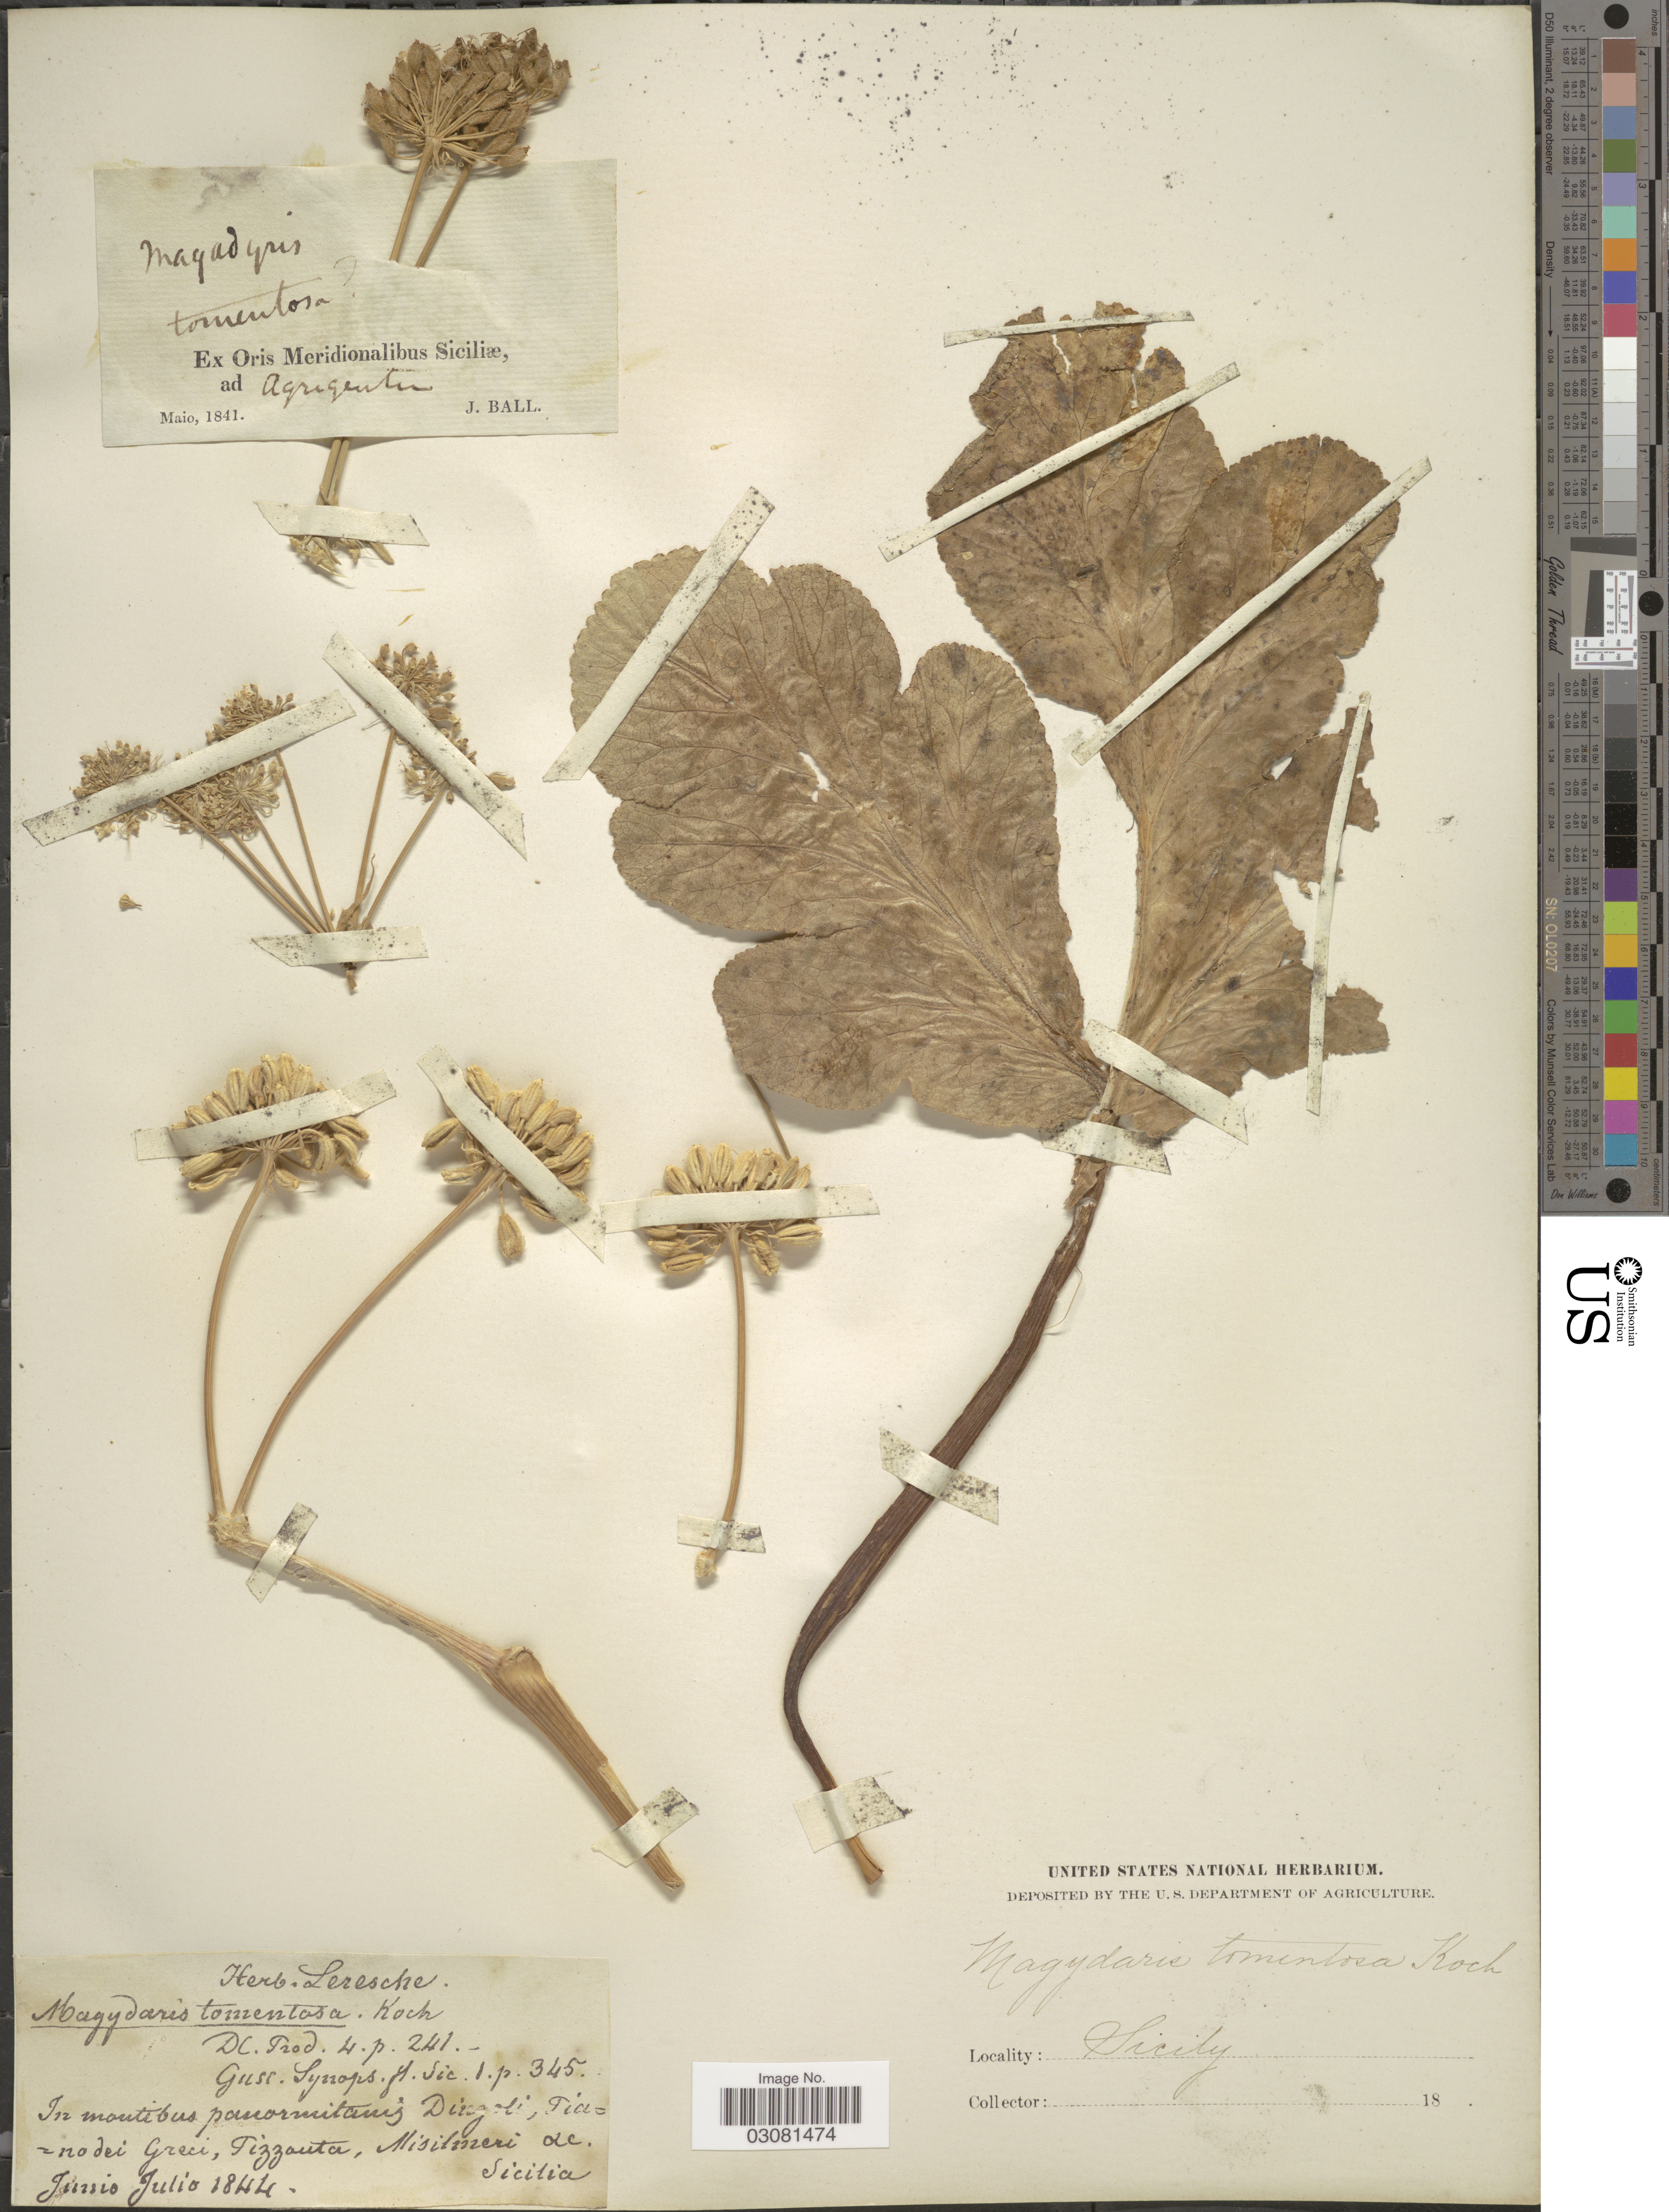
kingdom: Plantae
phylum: Tracheophyta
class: Magnoliopsida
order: Apiales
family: Apiaceae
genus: Magydaris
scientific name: Magydaris tomentosa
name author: (Desf.) W.D.J. Koch ex DC.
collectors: ex herb. Leresche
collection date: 1844-06/1844-07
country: Italy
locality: Sicily. In montibus panormitanis Diziol, Tiasno dei Greci, Tizzanta, Misilmeri de Sicily. [interpreted]